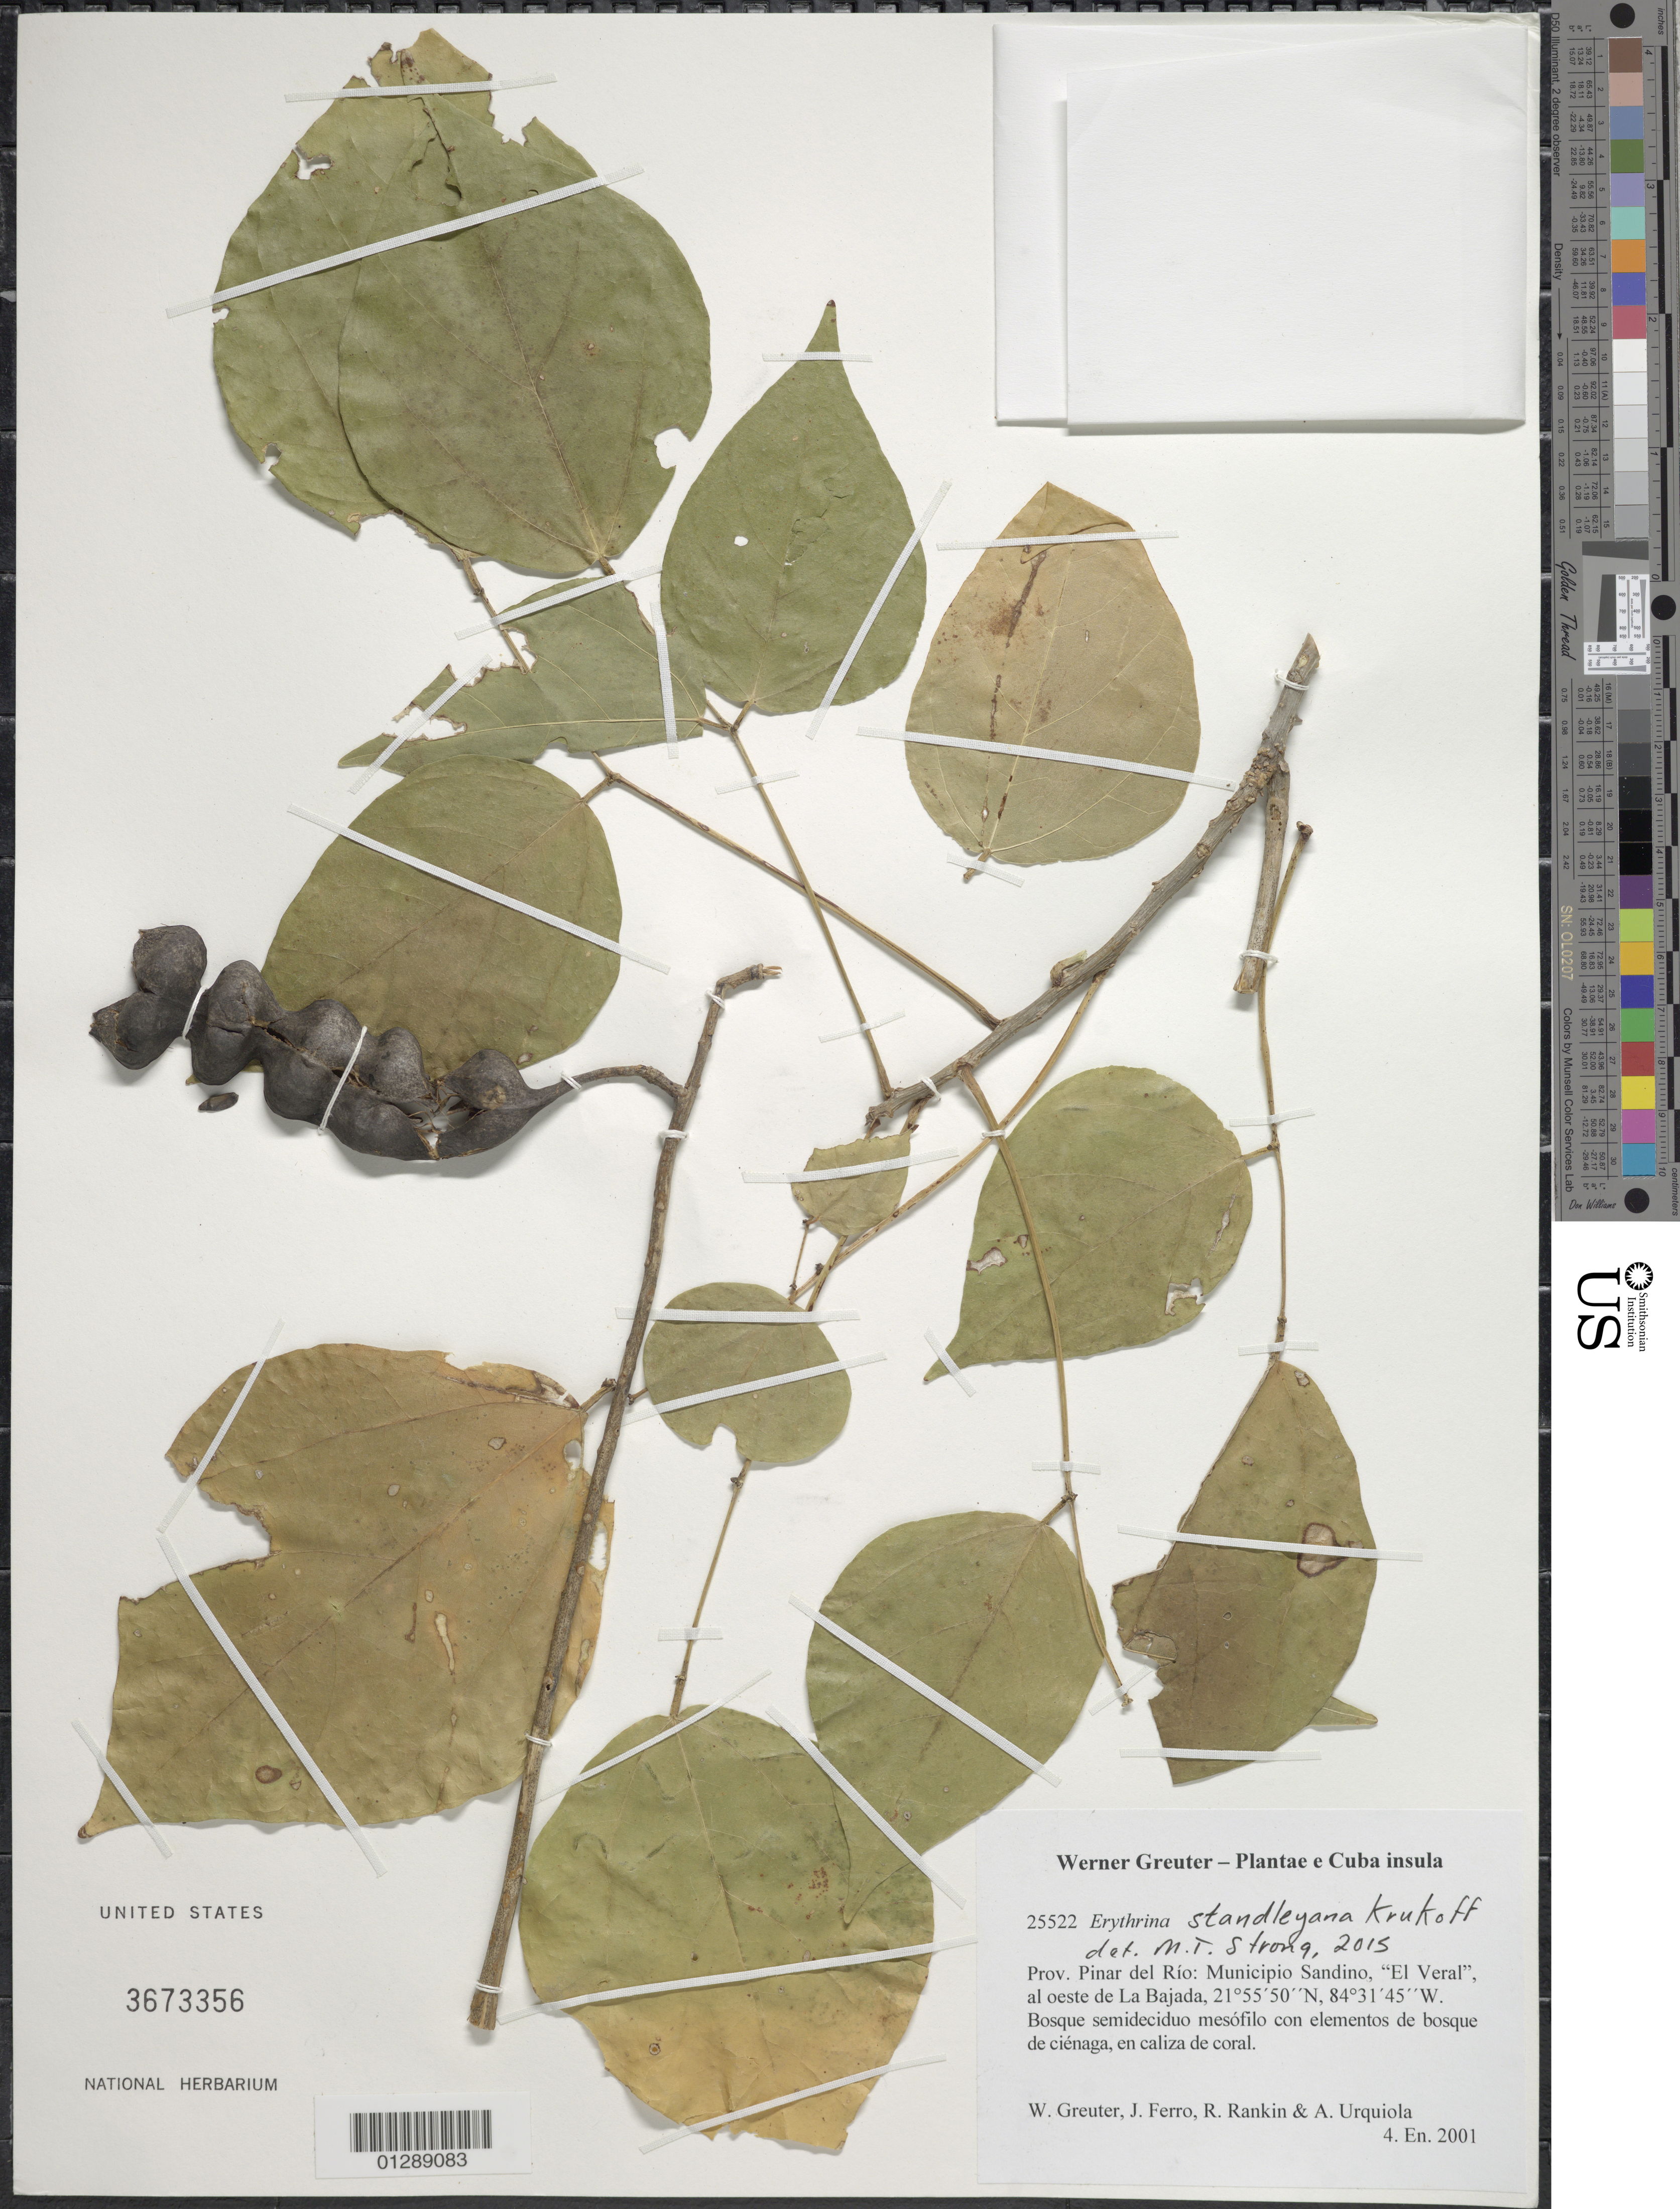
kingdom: Plantae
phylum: Tracheophyta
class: Magnoliopsida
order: Fabales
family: Fabaceae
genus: Erythrina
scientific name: Erythrina standleyana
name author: Krukoff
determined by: Strong, M. T., (US), Smithsonian Institution - National Museum of Natural History (UNITED STATES)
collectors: W. R. Greuter, J. Ferro, R. Rankin Rodriguez & A. Urquiola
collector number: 25522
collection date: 2001-01-04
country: Cuba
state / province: Pinar del Rio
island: Cuba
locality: Municipio Sandino, "El Veral" al oeste de La Bajada.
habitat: Bosque semideciduo mesófilo con elementos de bosque de ciénaga, en caliza de coral.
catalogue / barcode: US 3673356